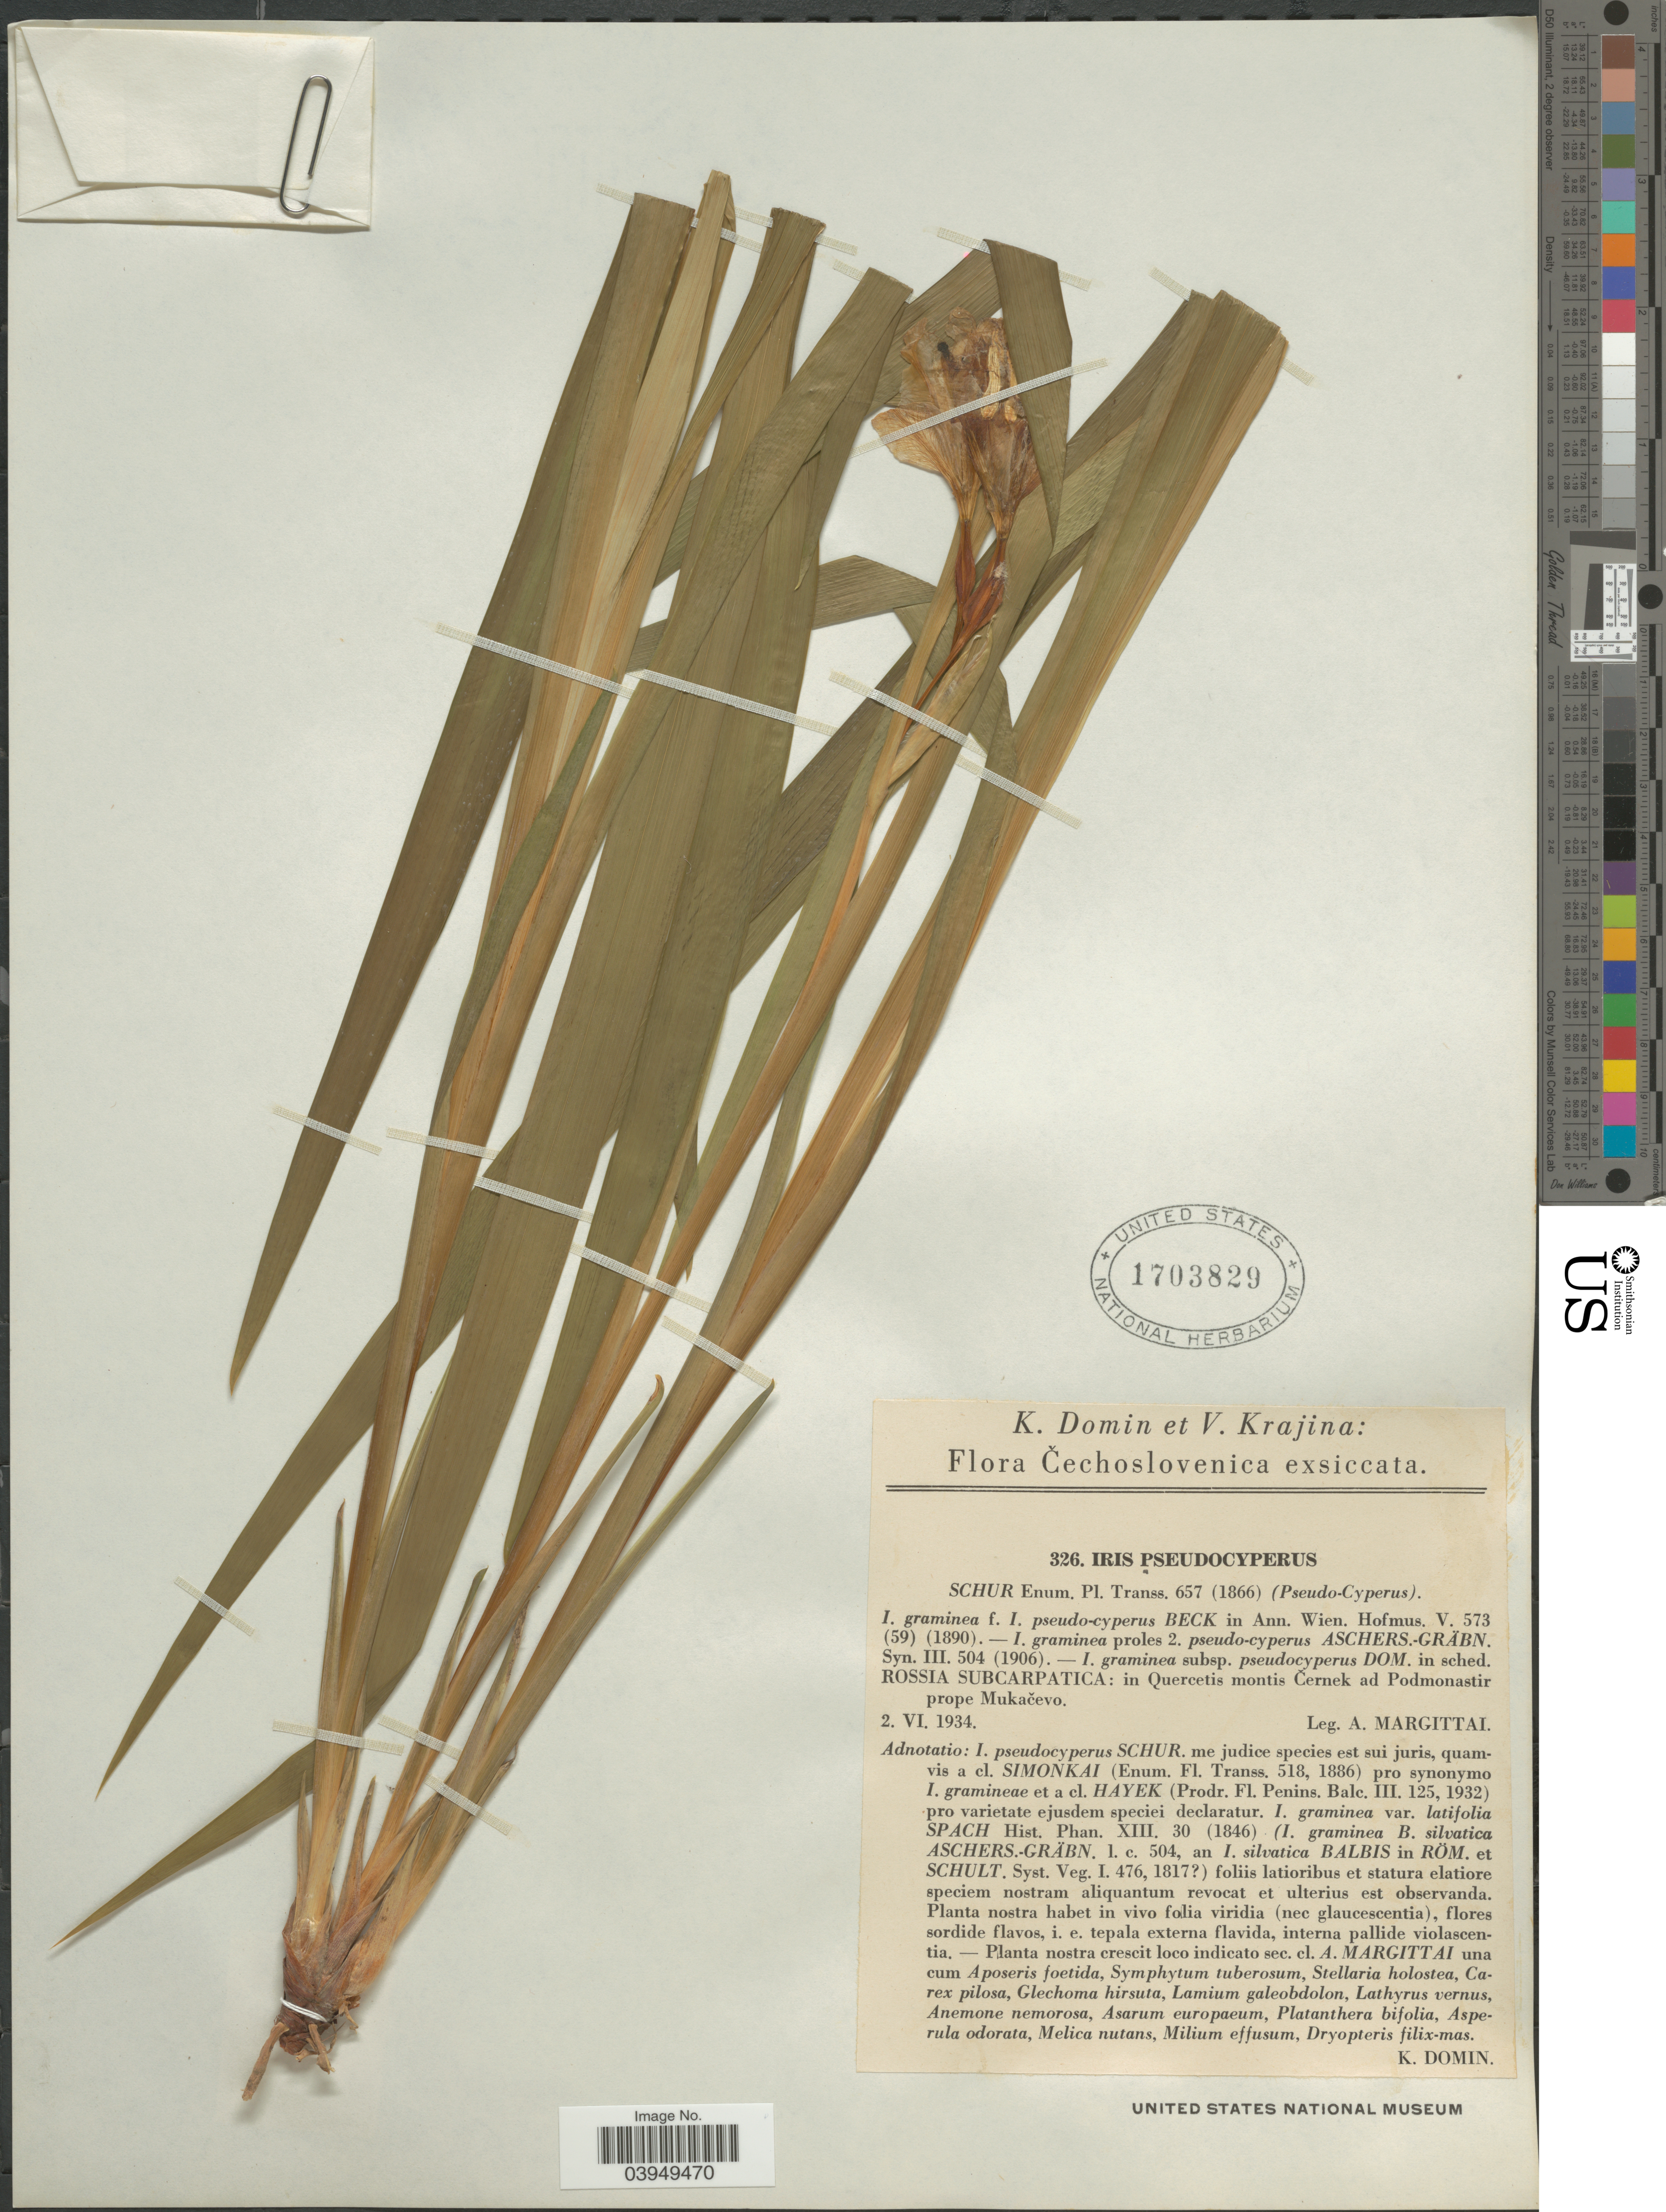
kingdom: Plantae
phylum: Tracheophyta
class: Liliopsida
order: Asparagales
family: Iridaceae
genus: Iris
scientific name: Iris pseudocyperus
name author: Schur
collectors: A. Margittai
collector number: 326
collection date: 1934-06-02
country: Slovenia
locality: Rossia Subcarpatica: in Quercetis montis Černek ad Podmonastir prope Mukačevo.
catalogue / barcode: US 1703829